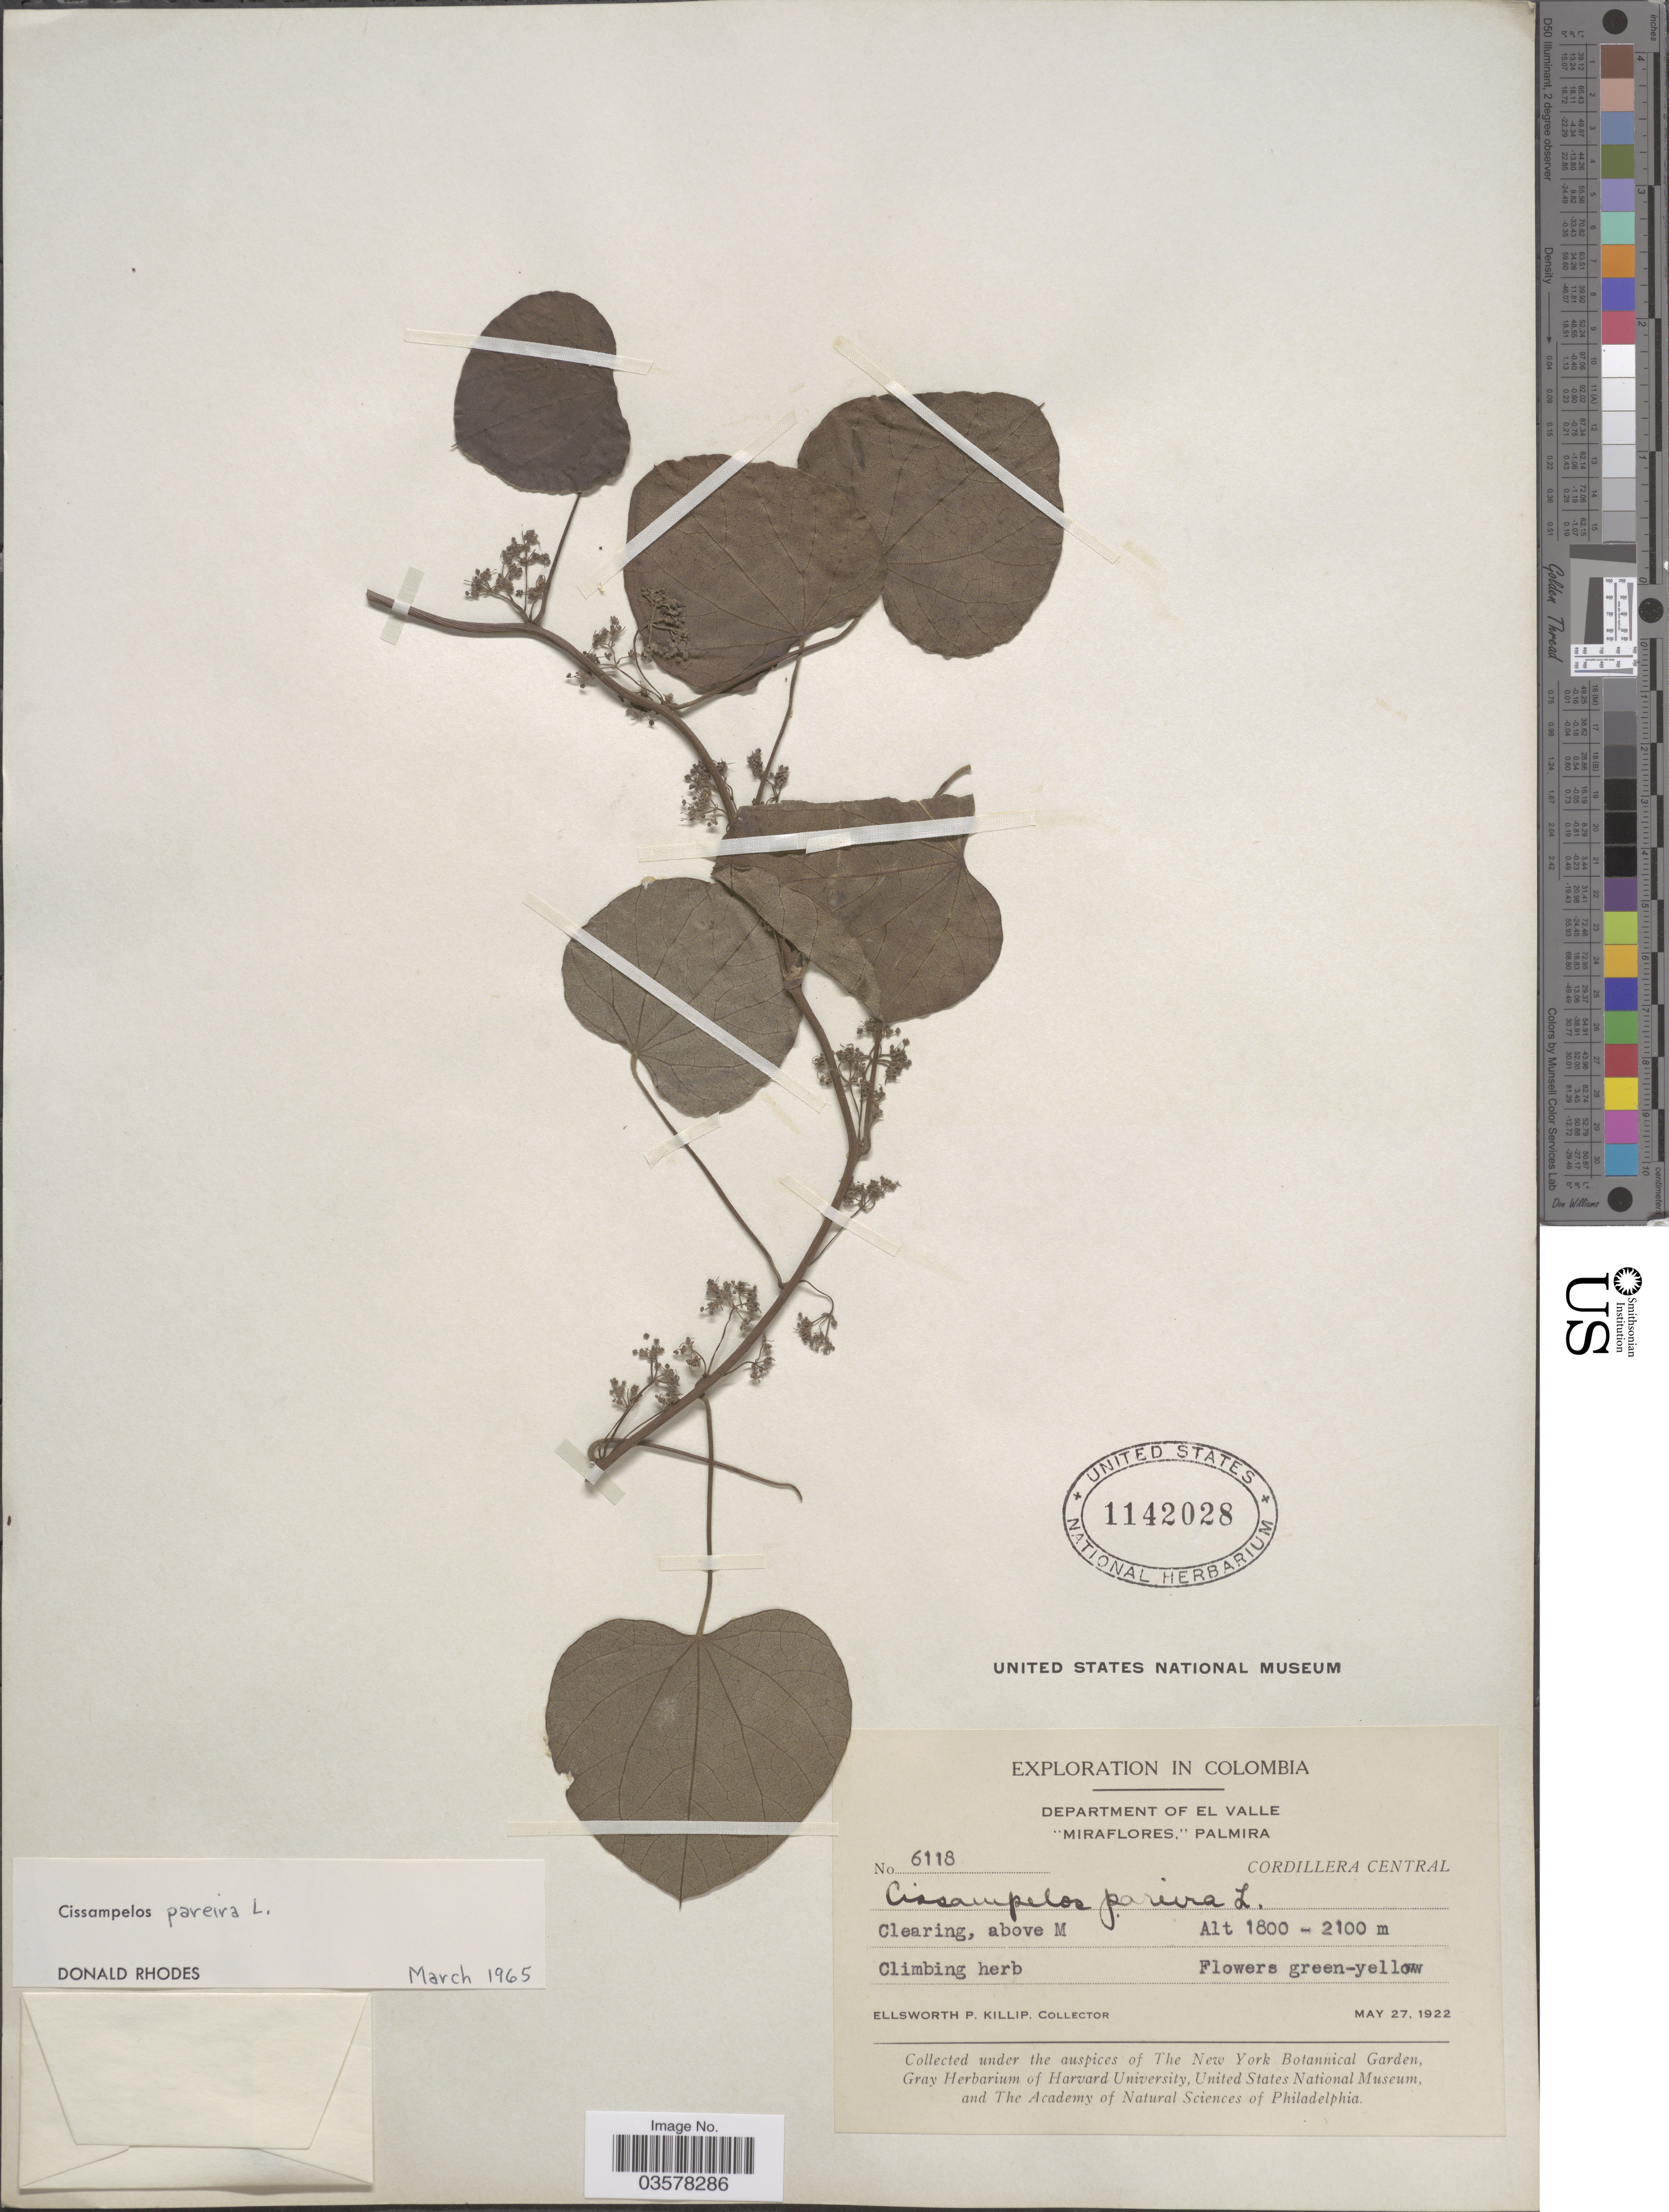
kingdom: Plantae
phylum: Tracheophyta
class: Magnoliopsida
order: Ranunculales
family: Menispermaceae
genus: Cissampelos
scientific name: Cissampelos pareira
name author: L.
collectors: E. P. Killip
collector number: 6118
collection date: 1922-05-27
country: Colombia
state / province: Valle del Cauca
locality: Department of El Valle, "Miraflores," Palmira. Cordillera Central. Clearing, above M.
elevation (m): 1800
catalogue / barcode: US 1142028